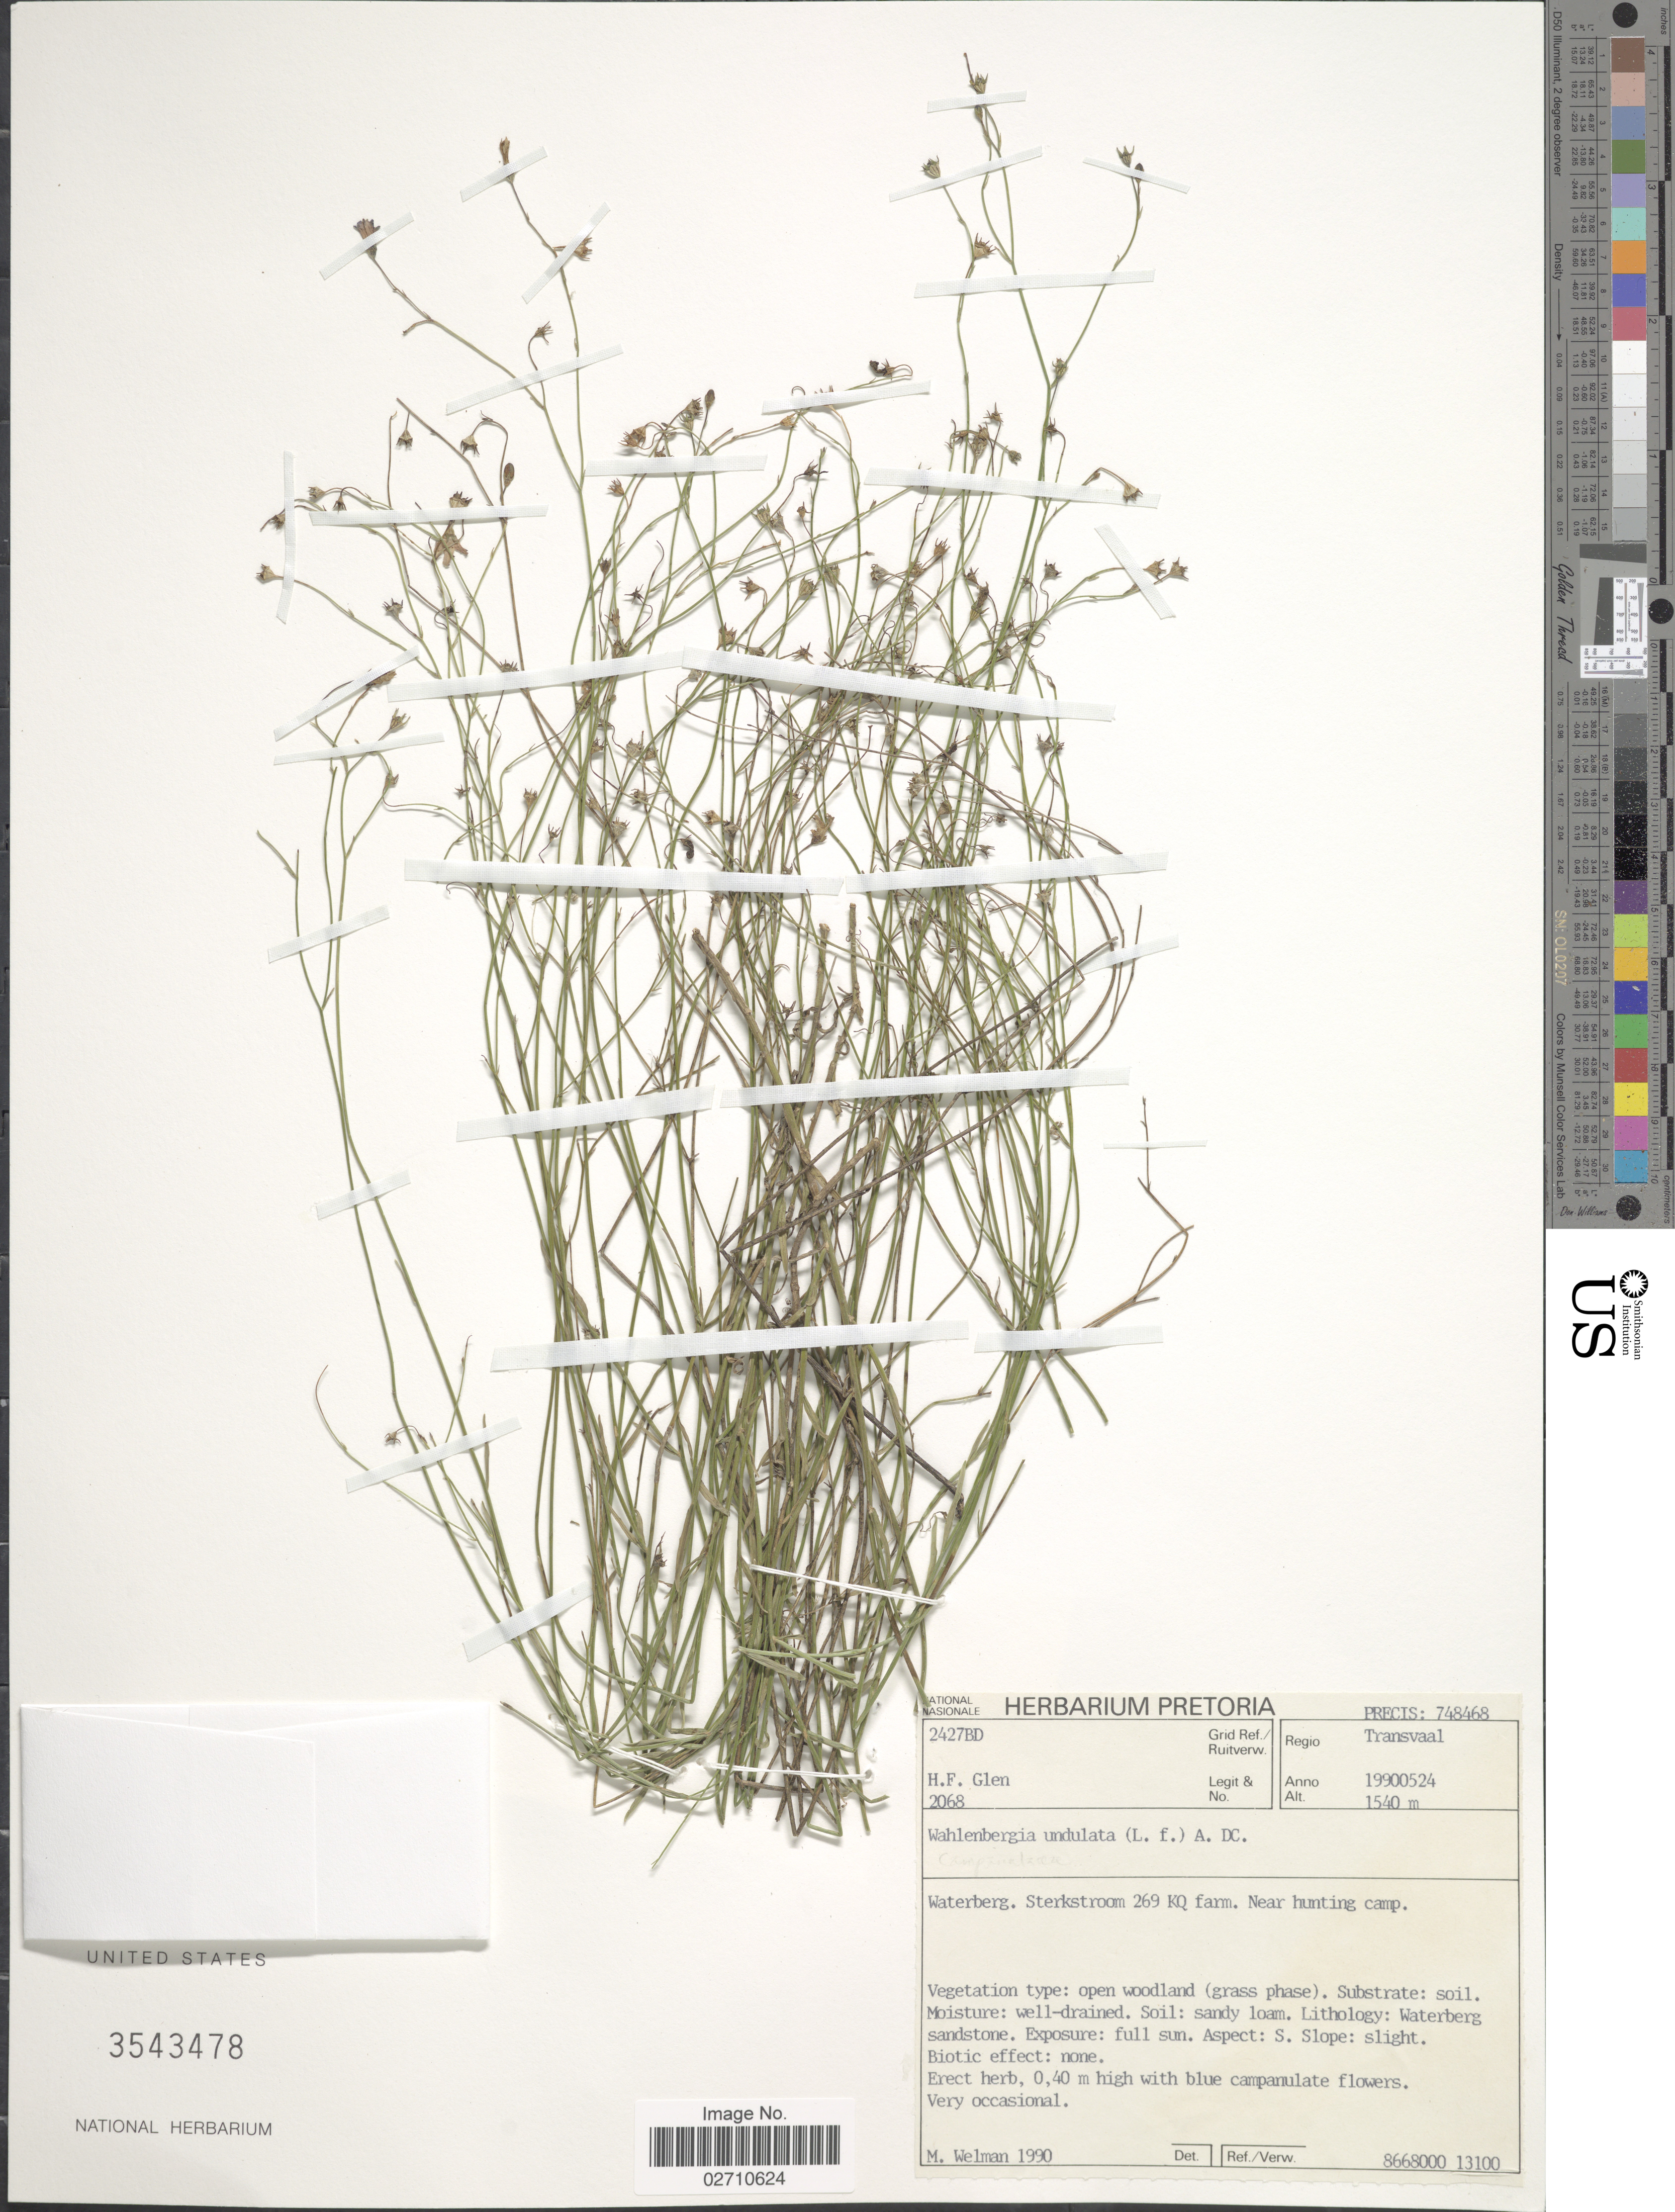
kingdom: Plantae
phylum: Tracheophyta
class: Magnoliopsida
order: Asterales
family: Campanulaceae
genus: Wahlenbergia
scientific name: Wahlenbergia undulata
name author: (L. f.) A. DC.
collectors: H. F. Glen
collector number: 2068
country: South Africa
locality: Transvaal, Waterberg, Sterkstroom 269 KQ Farm. near hunting camp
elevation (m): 1540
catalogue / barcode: US 3543478